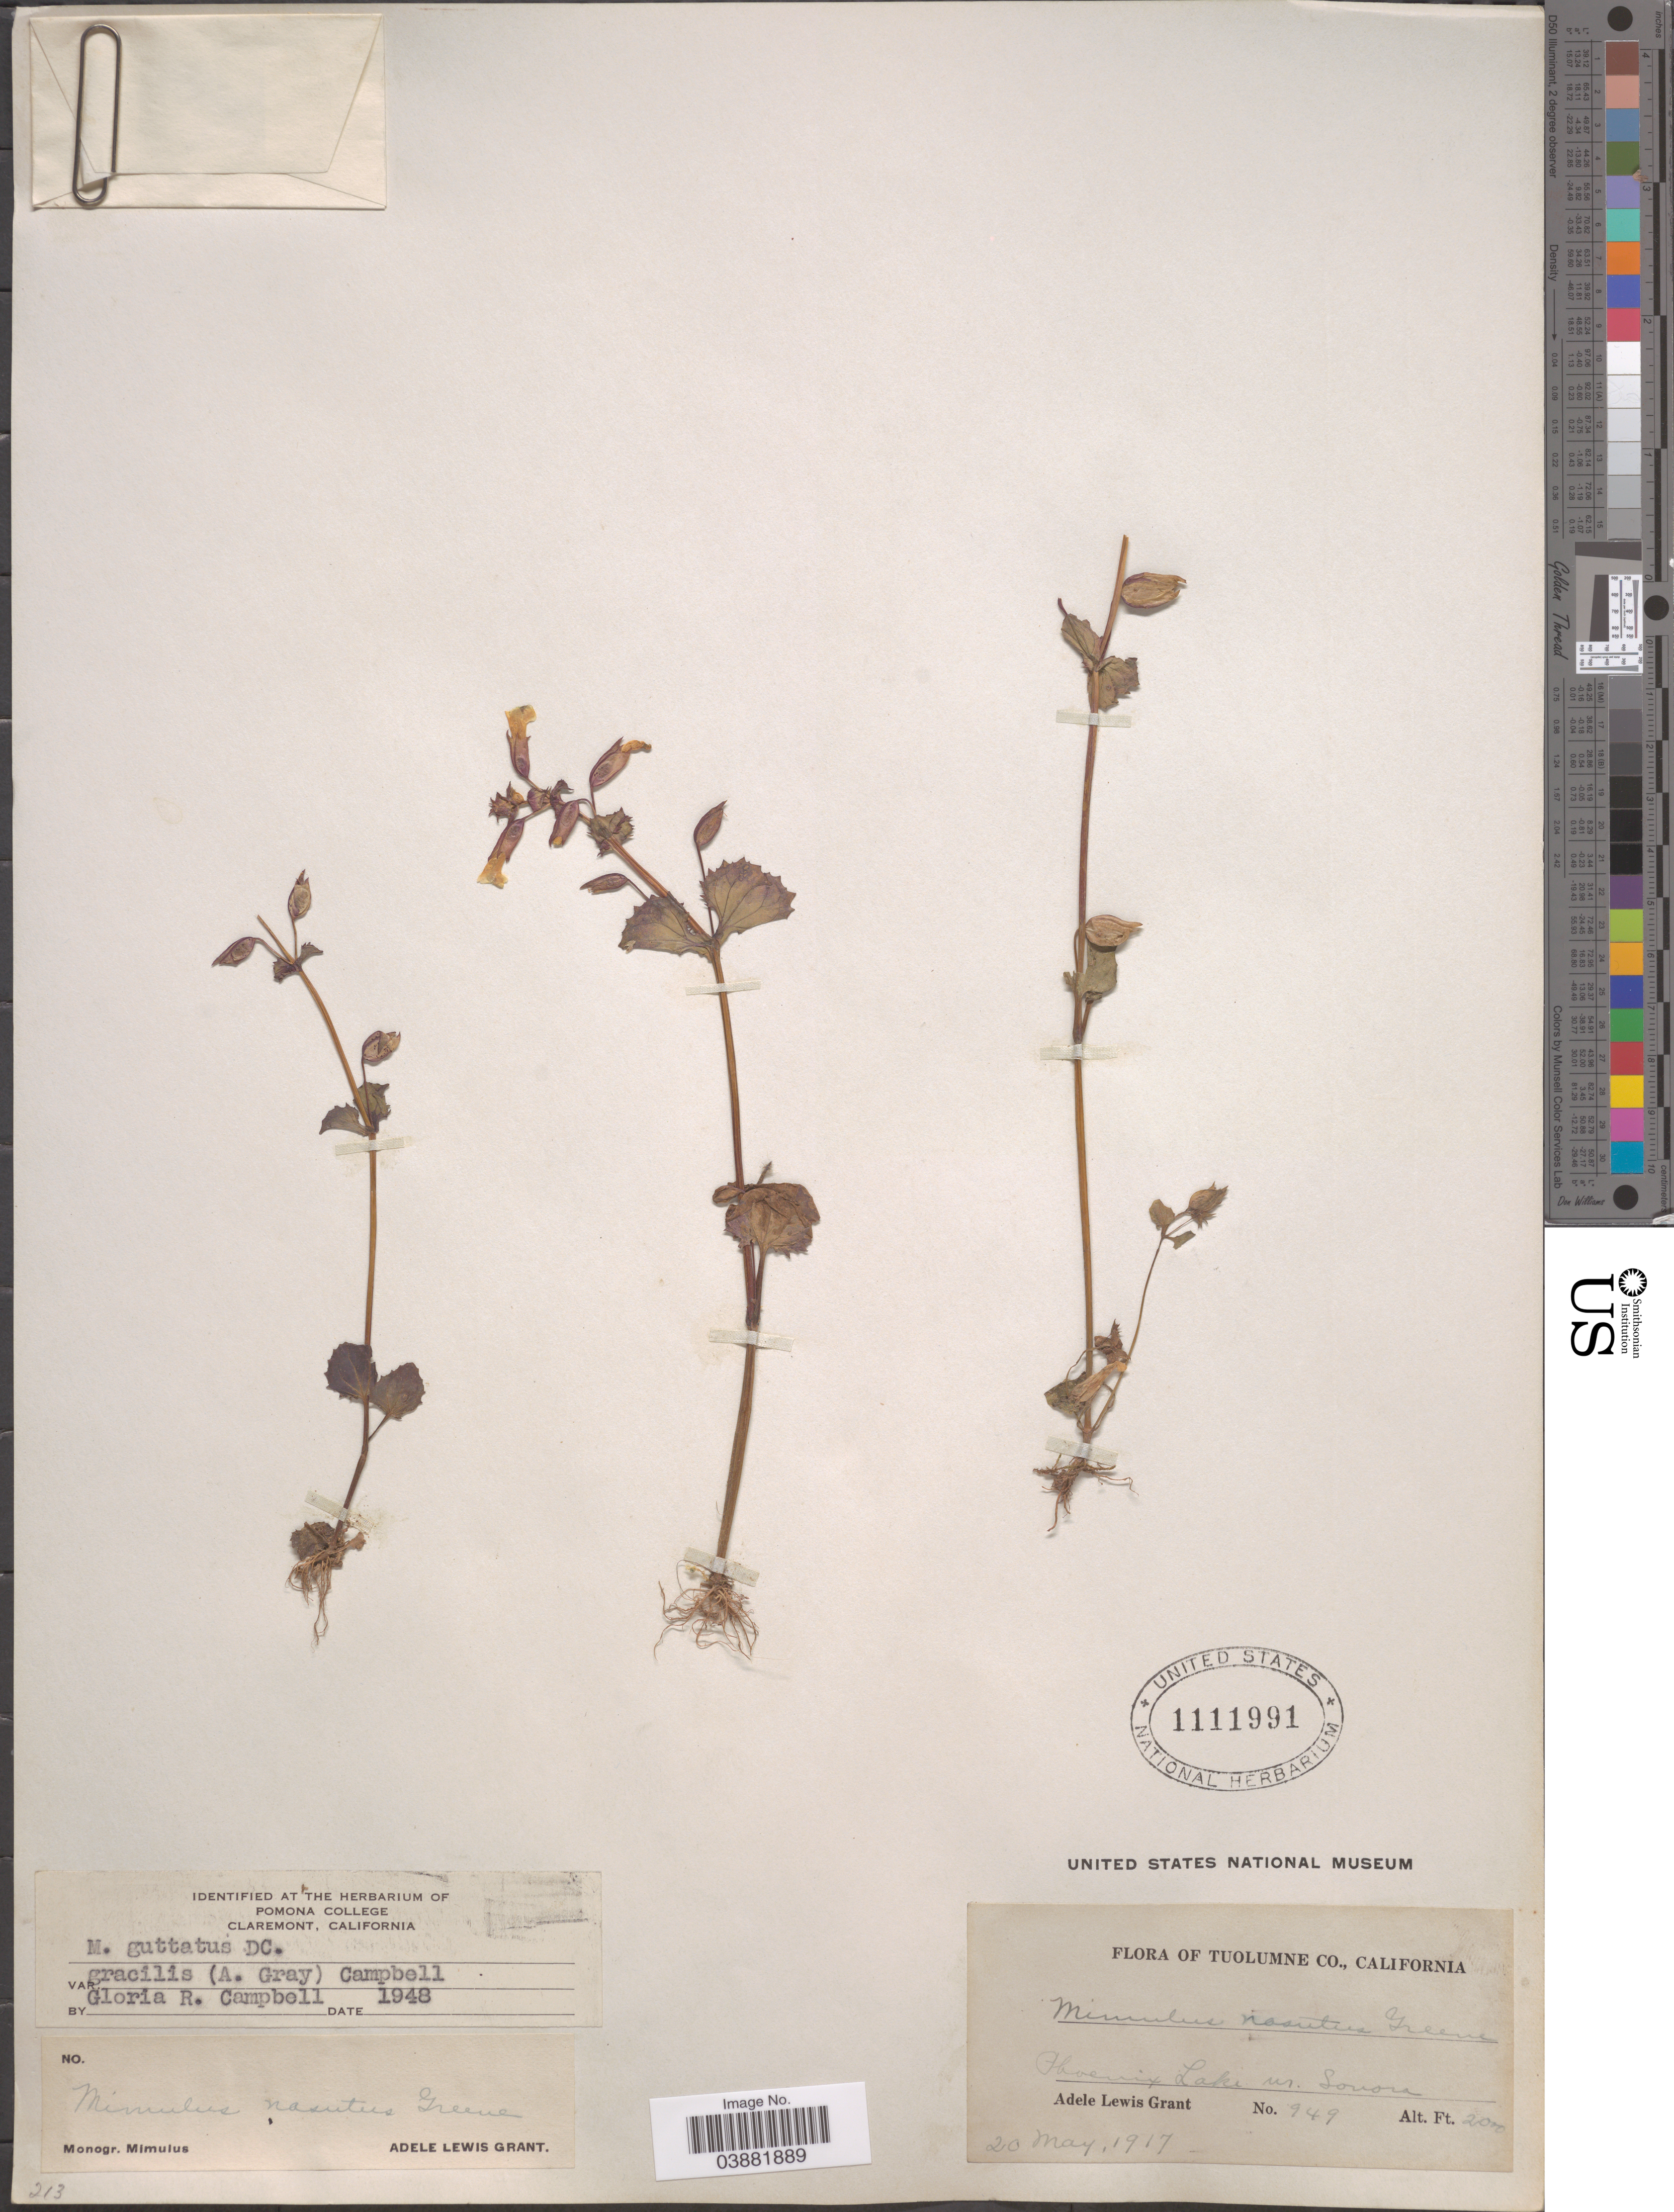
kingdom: Plantae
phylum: Tracheophyta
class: Magnoliopsida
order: Lamiales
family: Phrymaceae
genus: Mimulus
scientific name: Mimulus guttatus var. gracilis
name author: (A. Gray) G.R. Campb.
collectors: A. L. Grant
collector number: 949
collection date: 1917-05-20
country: United States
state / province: California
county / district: Tuolumne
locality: Tuolumne Co. Phoenix Lake nr. Sonora.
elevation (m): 610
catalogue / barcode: US 1111991